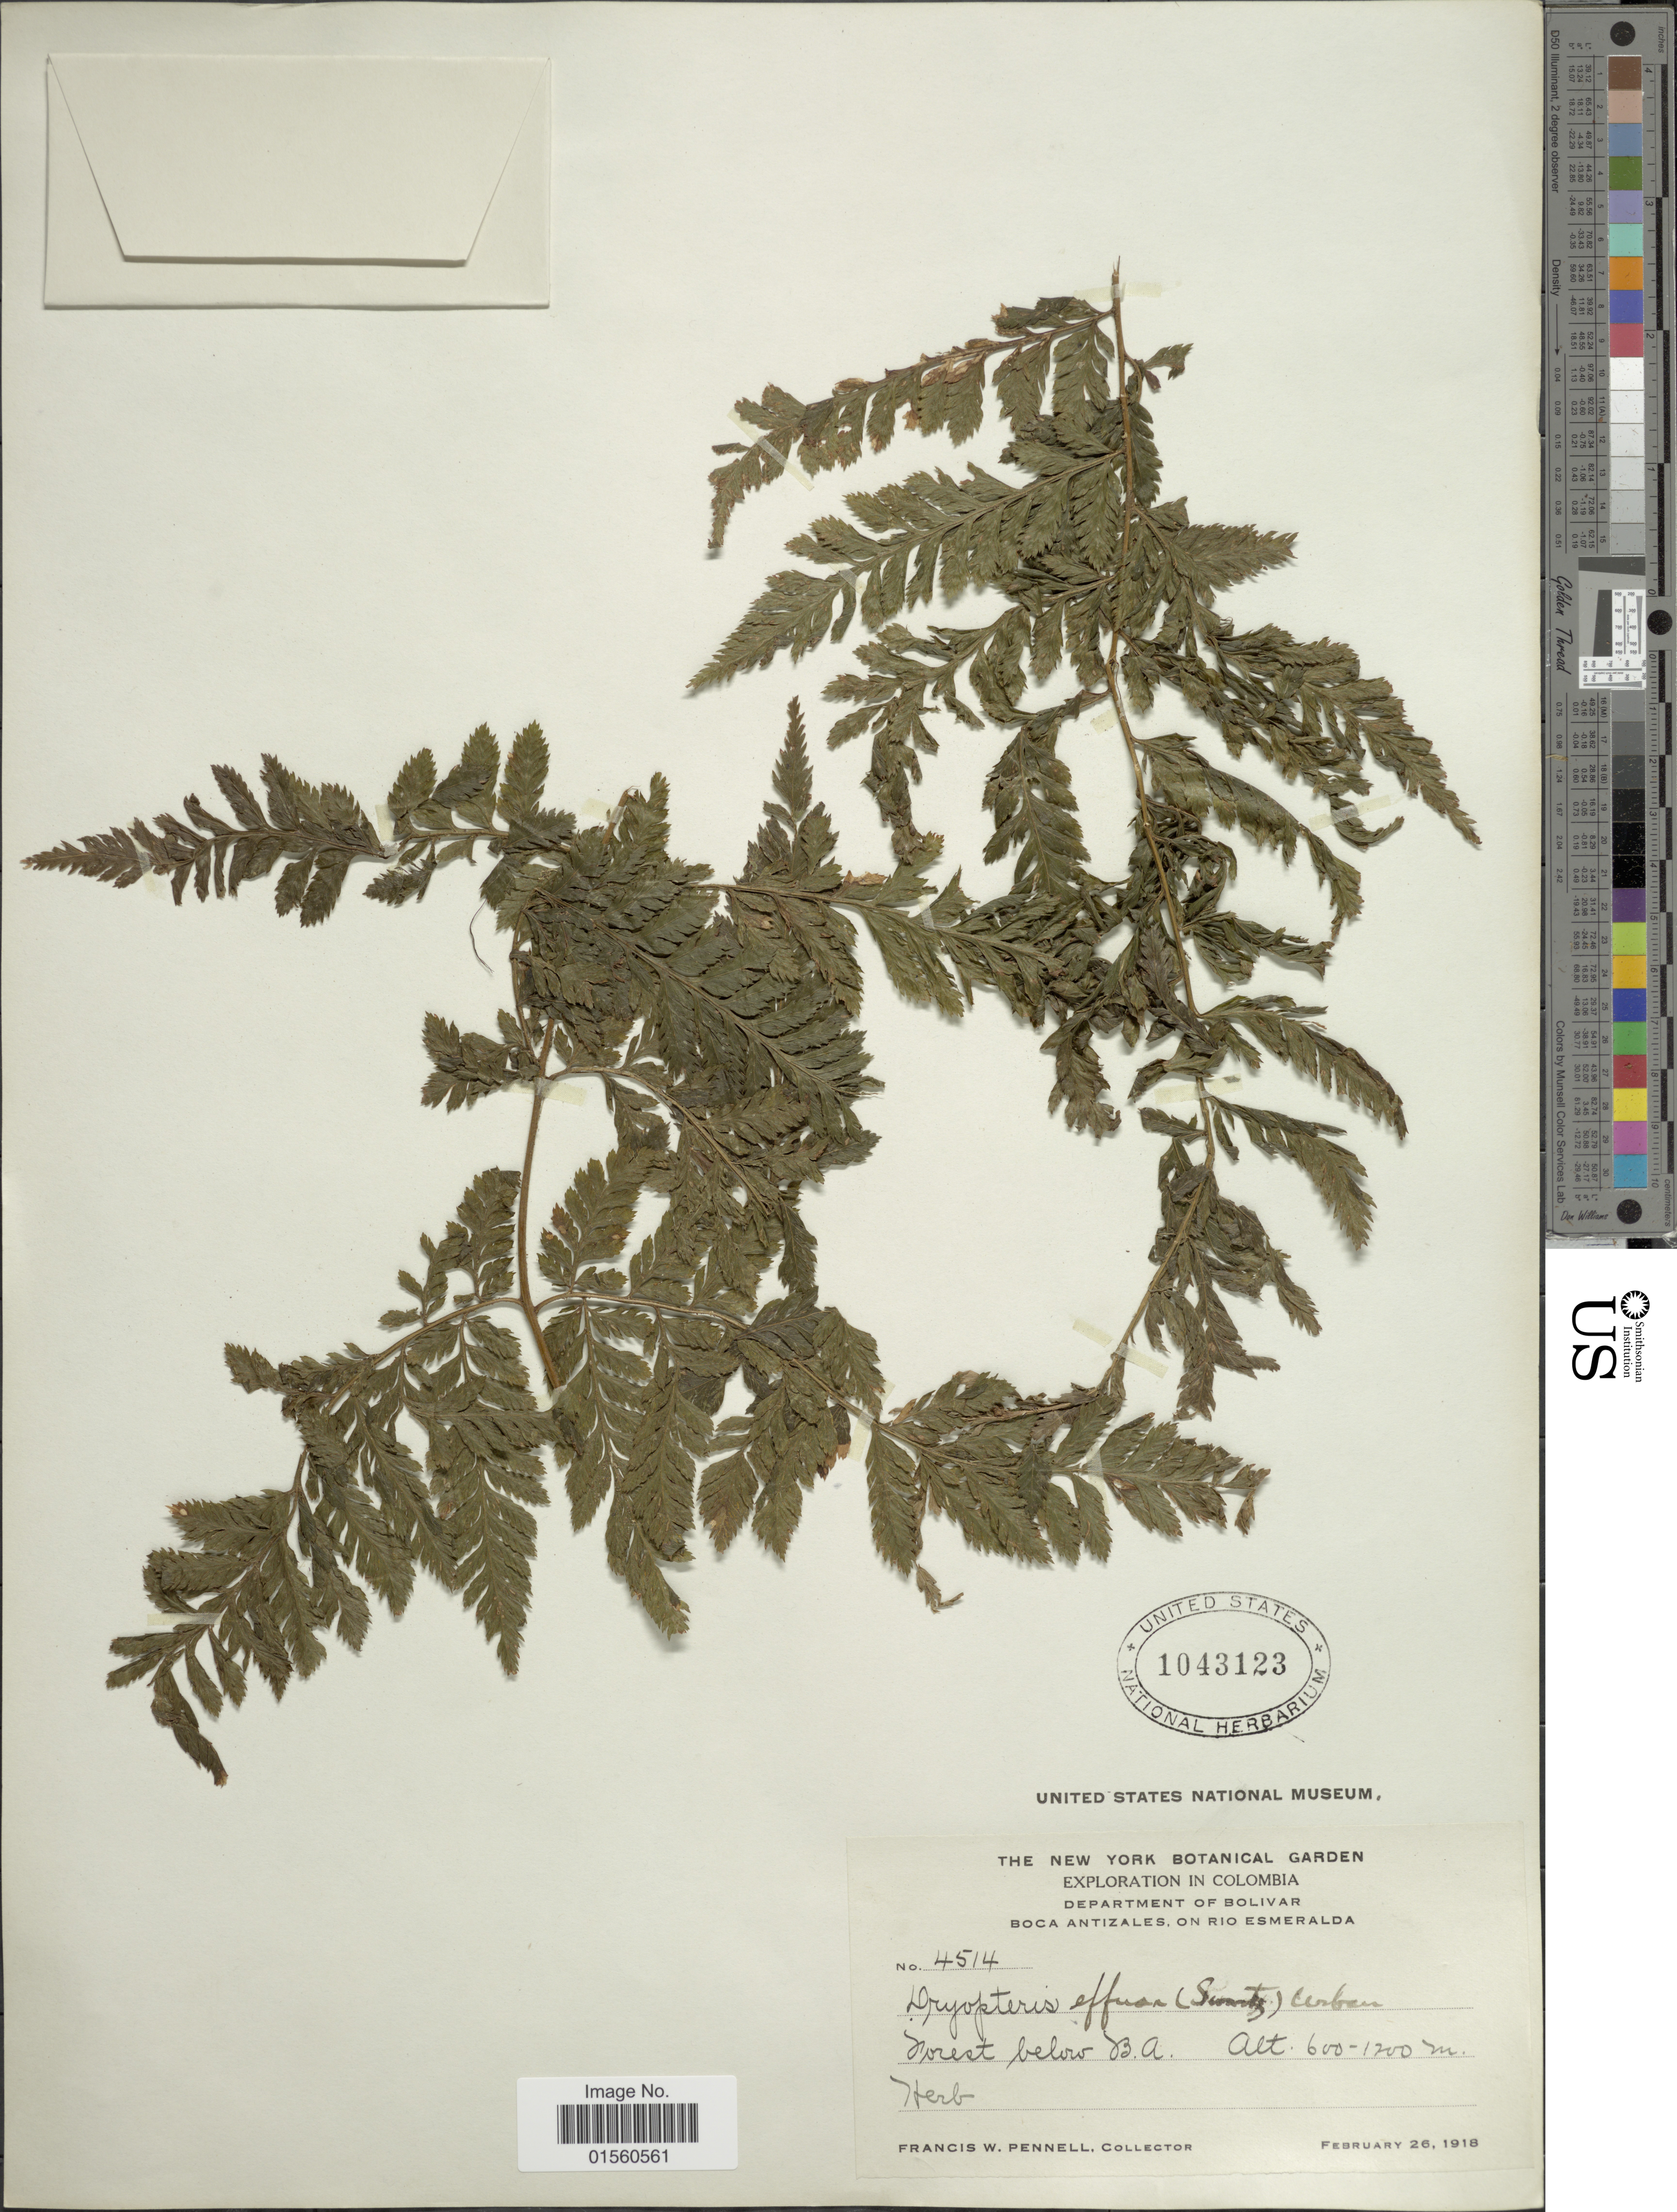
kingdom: Plantae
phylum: Tracheophyta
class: Polypodiopsida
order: Polypodiales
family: Dryopteridaceae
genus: Parapolystichum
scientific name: Parapolystichum effusum var. effusum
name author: (Sw.) Ching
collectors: F. W. Pennell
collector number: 4514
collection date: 1918-02-26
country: Colombia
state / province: Bolívar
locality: Department of Bolivar, Boca Antizales, on Rio Esmeralda, Forest below B.A.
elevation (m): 600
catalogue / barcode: US 1043123